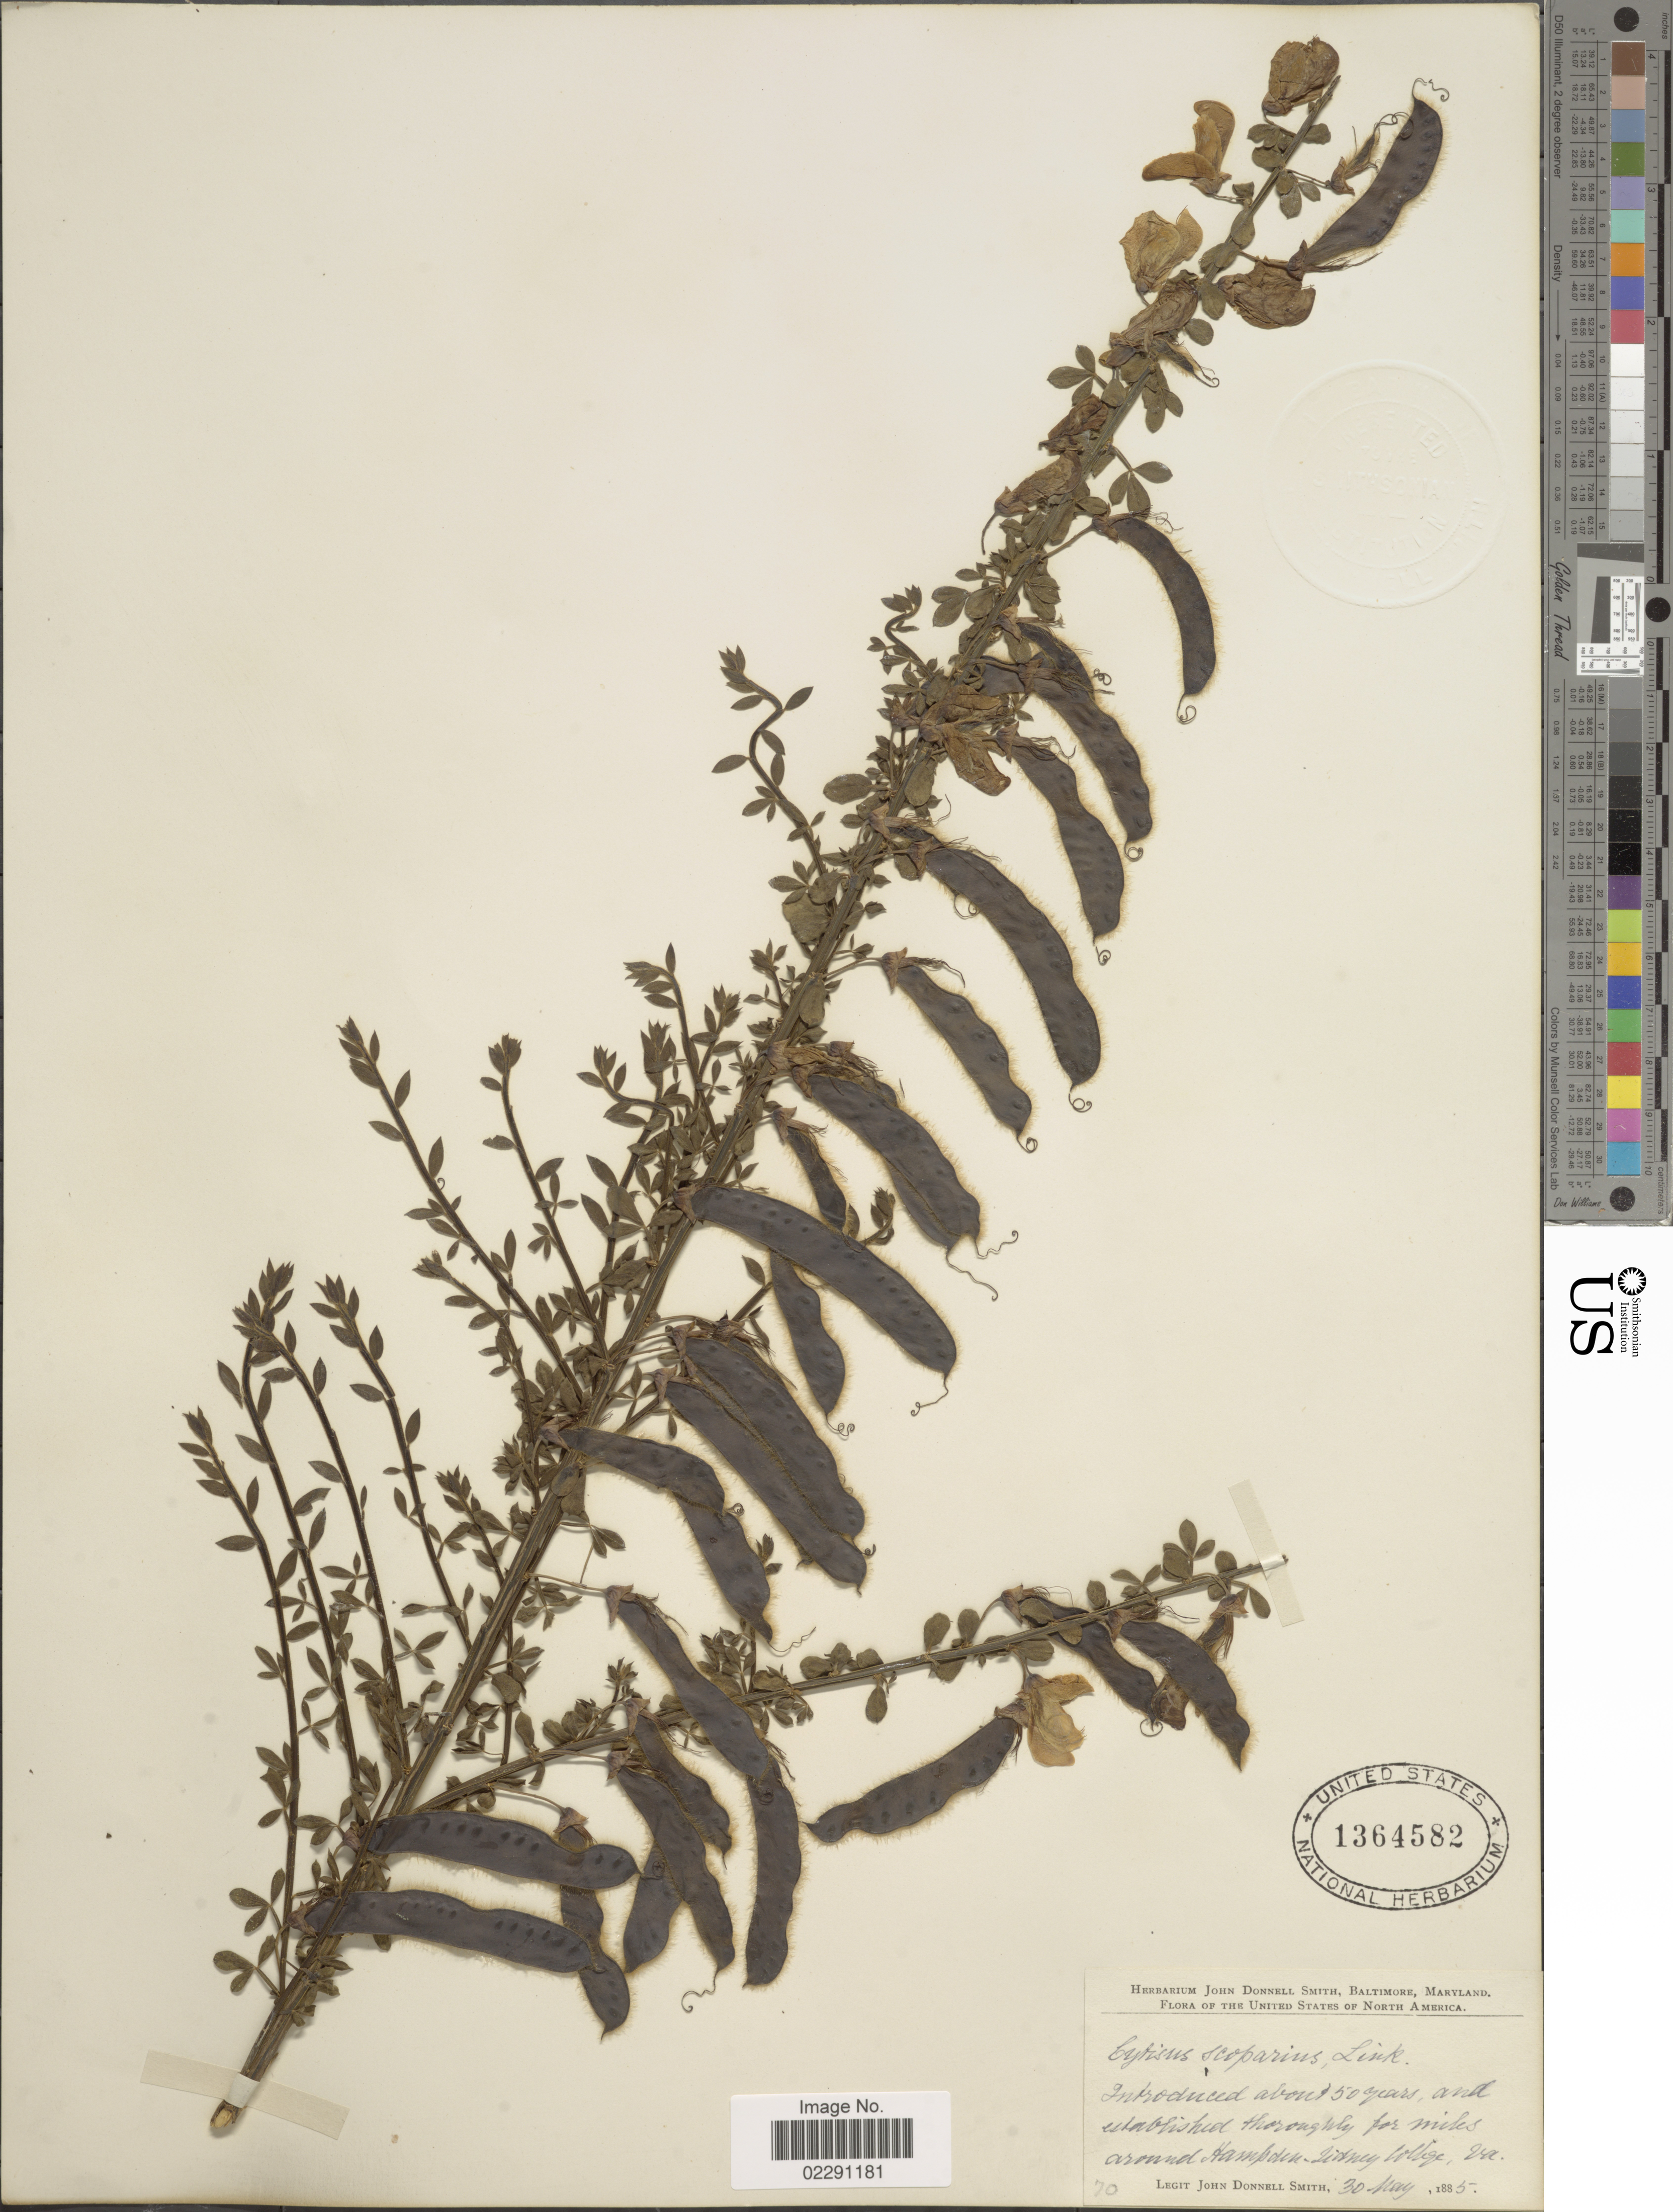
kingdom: Plantae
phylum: Tracheophyta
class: Magnoliopsida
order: Fabales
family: Fabaceae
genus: Cytisus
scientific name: Cytisus scoparius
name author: (L.) Link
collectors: J. Donnell Smith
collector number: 70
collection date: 1885-05-30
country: United States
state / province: Virginia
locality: United States of North America, arounf Hampden-Sidney College, Va.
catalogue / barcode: US 1364582